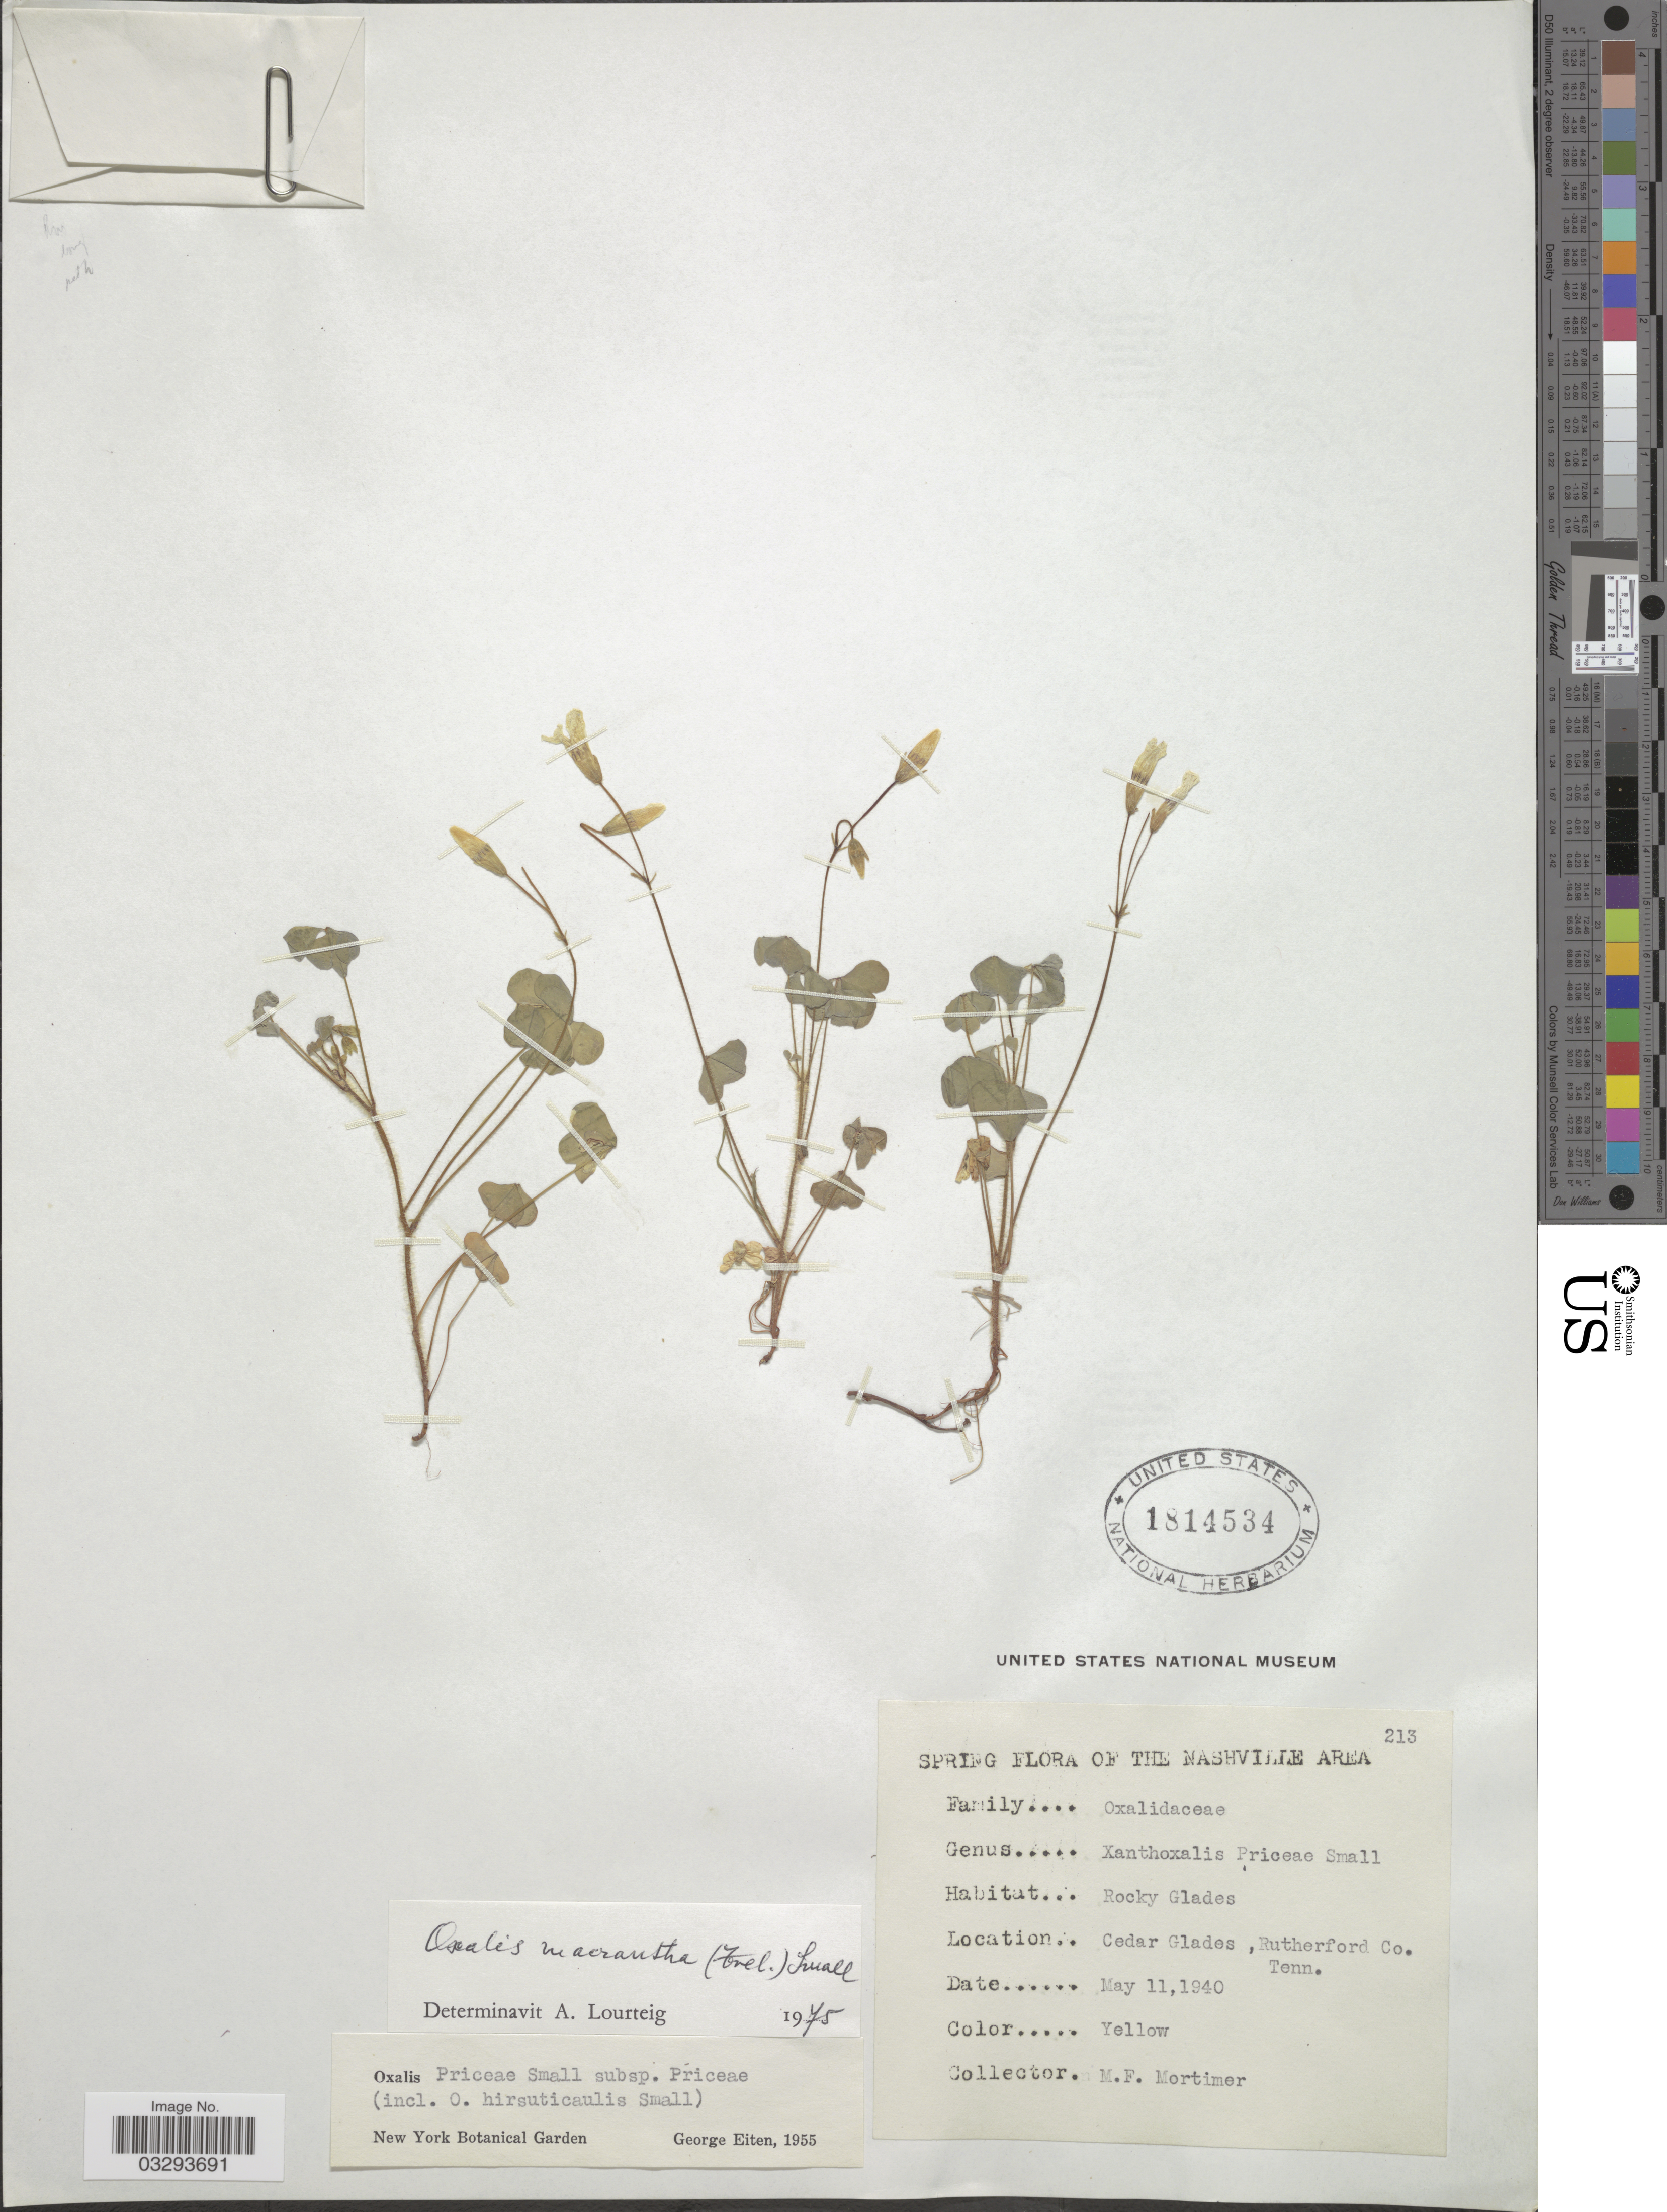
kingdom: Plantae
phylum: Tracheophyta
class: Magnoliopsida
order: Oxalidales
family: Oxalidaceae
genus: Oxalis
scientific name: Oxalis macrantha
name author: (Trel.) Small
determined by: Lourteig, A.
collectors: M. Mortimer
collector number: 213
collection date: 1940-05-11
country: United States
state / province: Tennessee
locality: Nashville Area. Cedar Glades, Rutherford Co.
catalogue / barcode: US 1814534